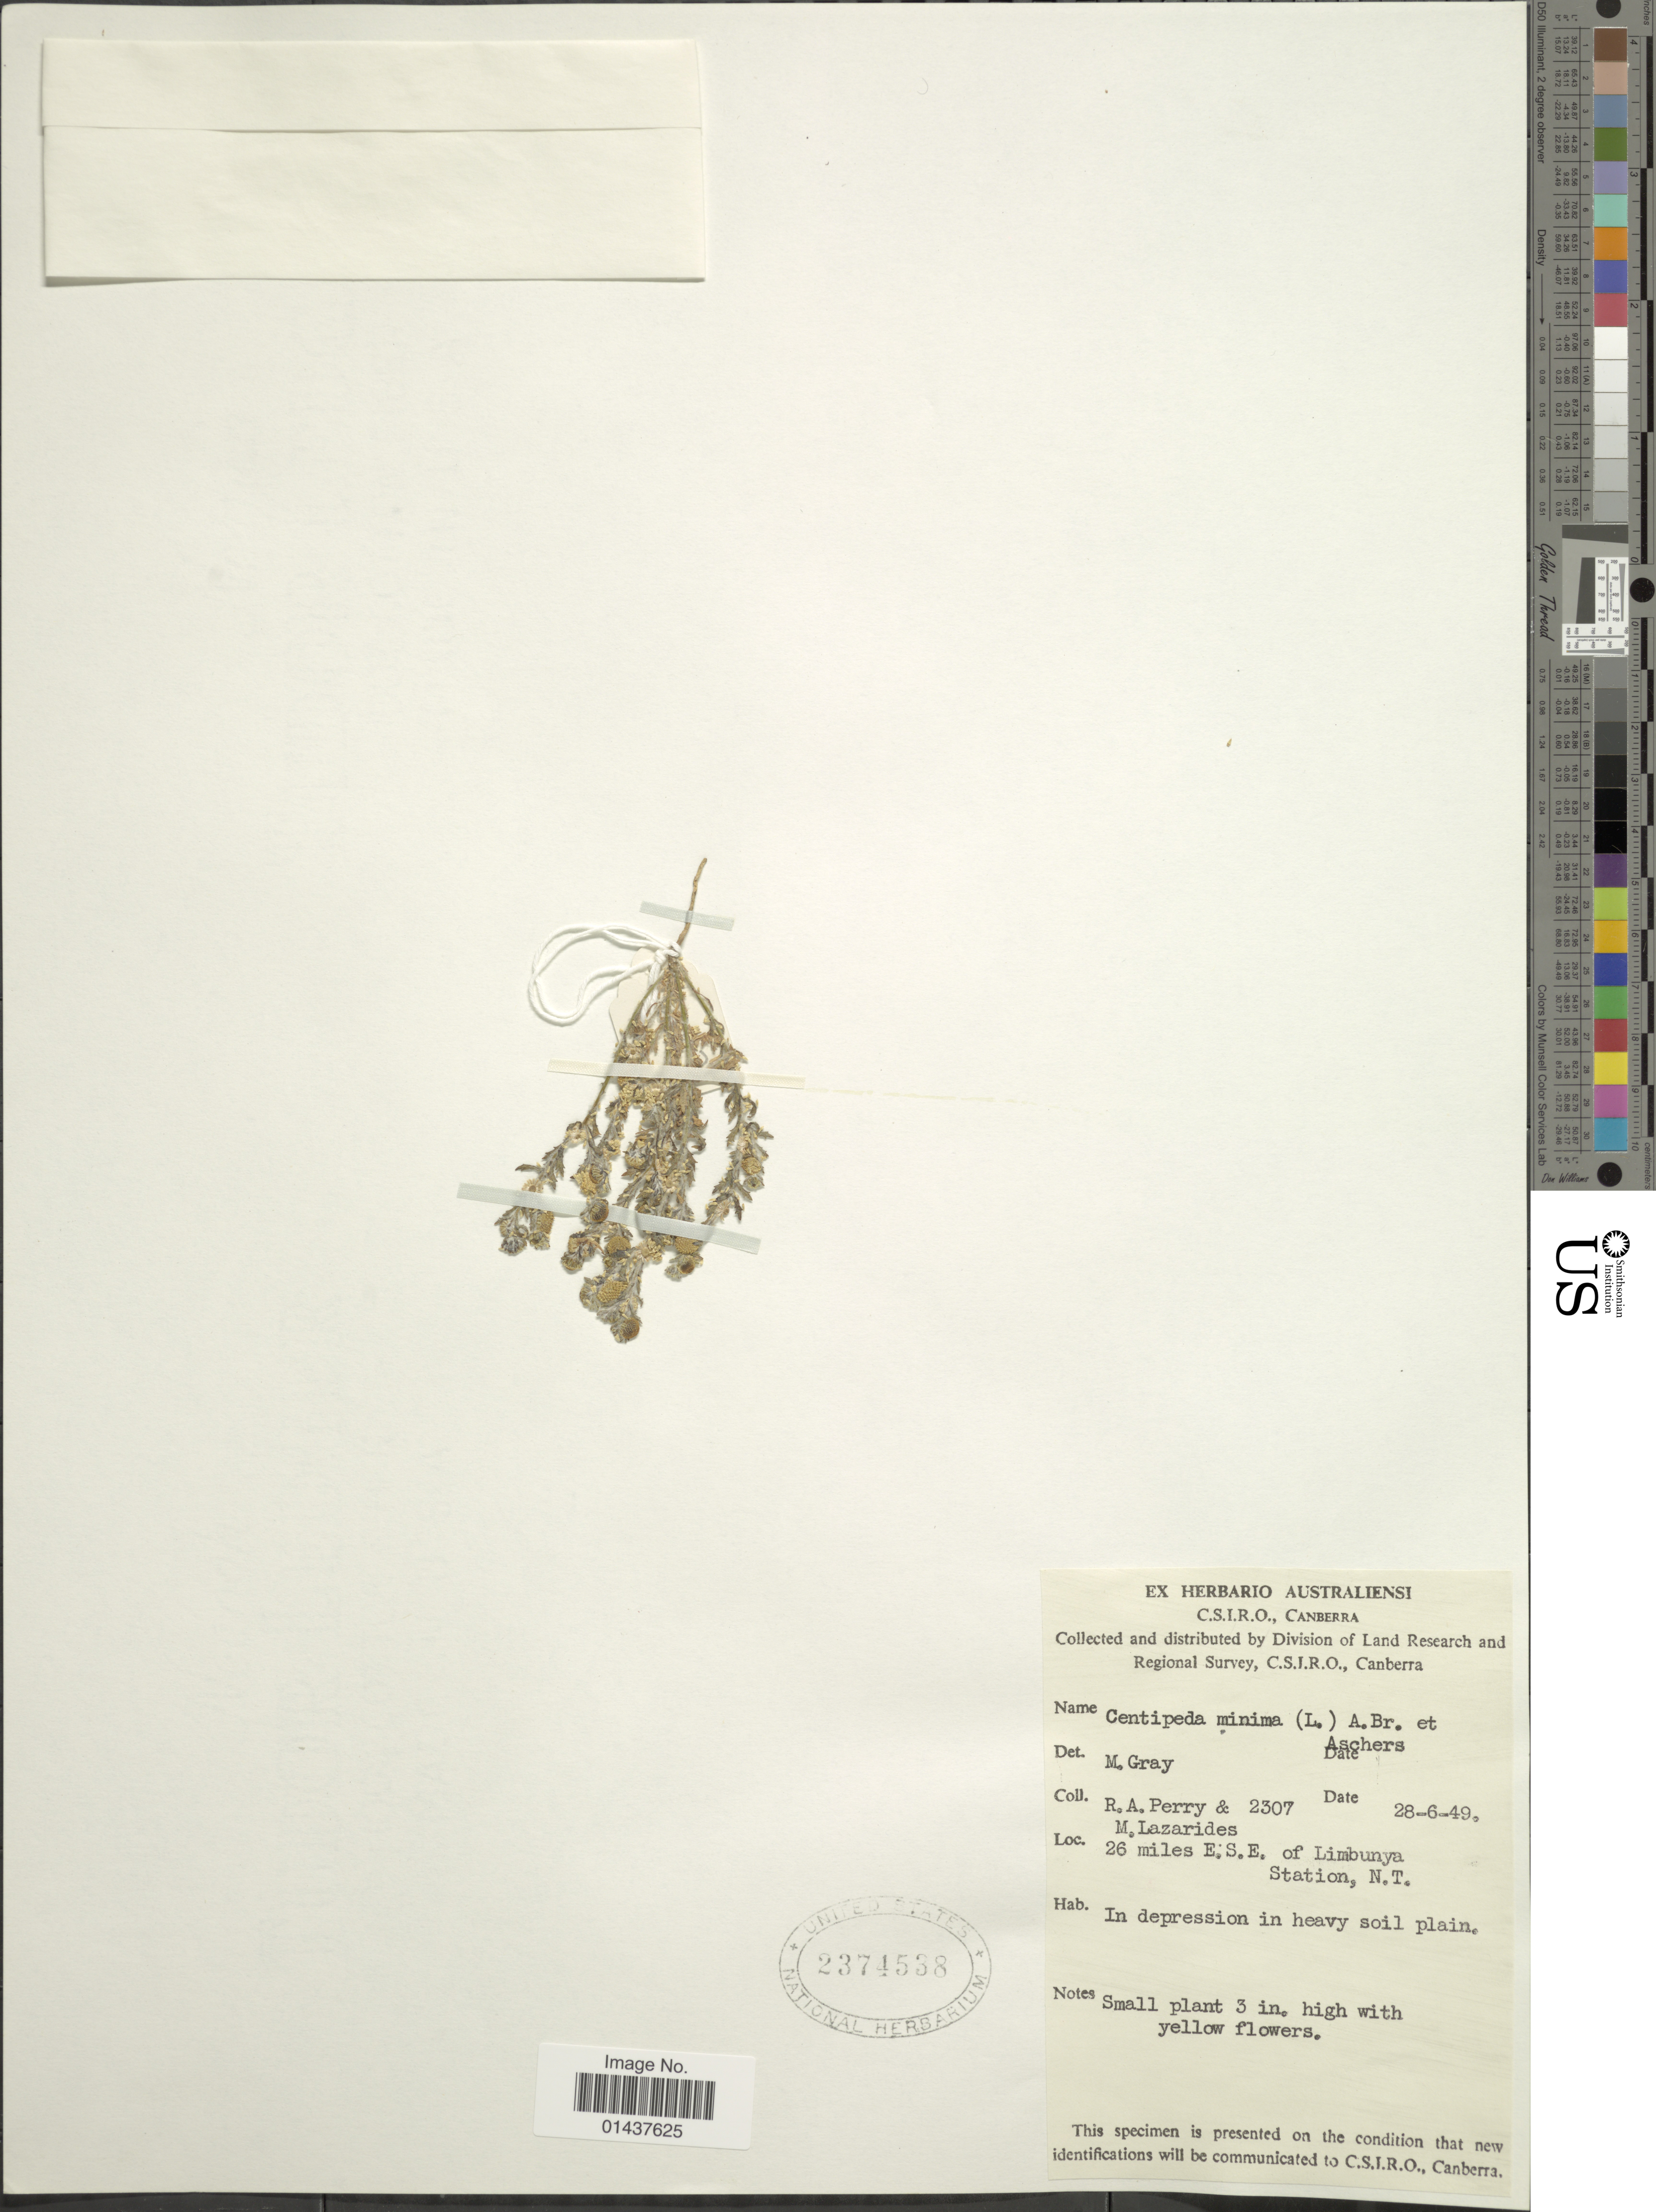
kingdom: Plantae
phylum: Tracheophyta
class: Magnoliopsida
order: Asterales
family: Asteraceae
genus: Centipeda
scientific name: Centipeda minima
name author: (L.) A. Braun & Asch.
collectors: Perry, R. A. & M. Lazarides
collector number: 2307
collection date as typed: Transcribed d/m/y: 28/6/49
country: Australia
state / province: Northern Territory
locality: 26 miles E.S.E of Limbunya Station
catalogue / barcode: US 2374538